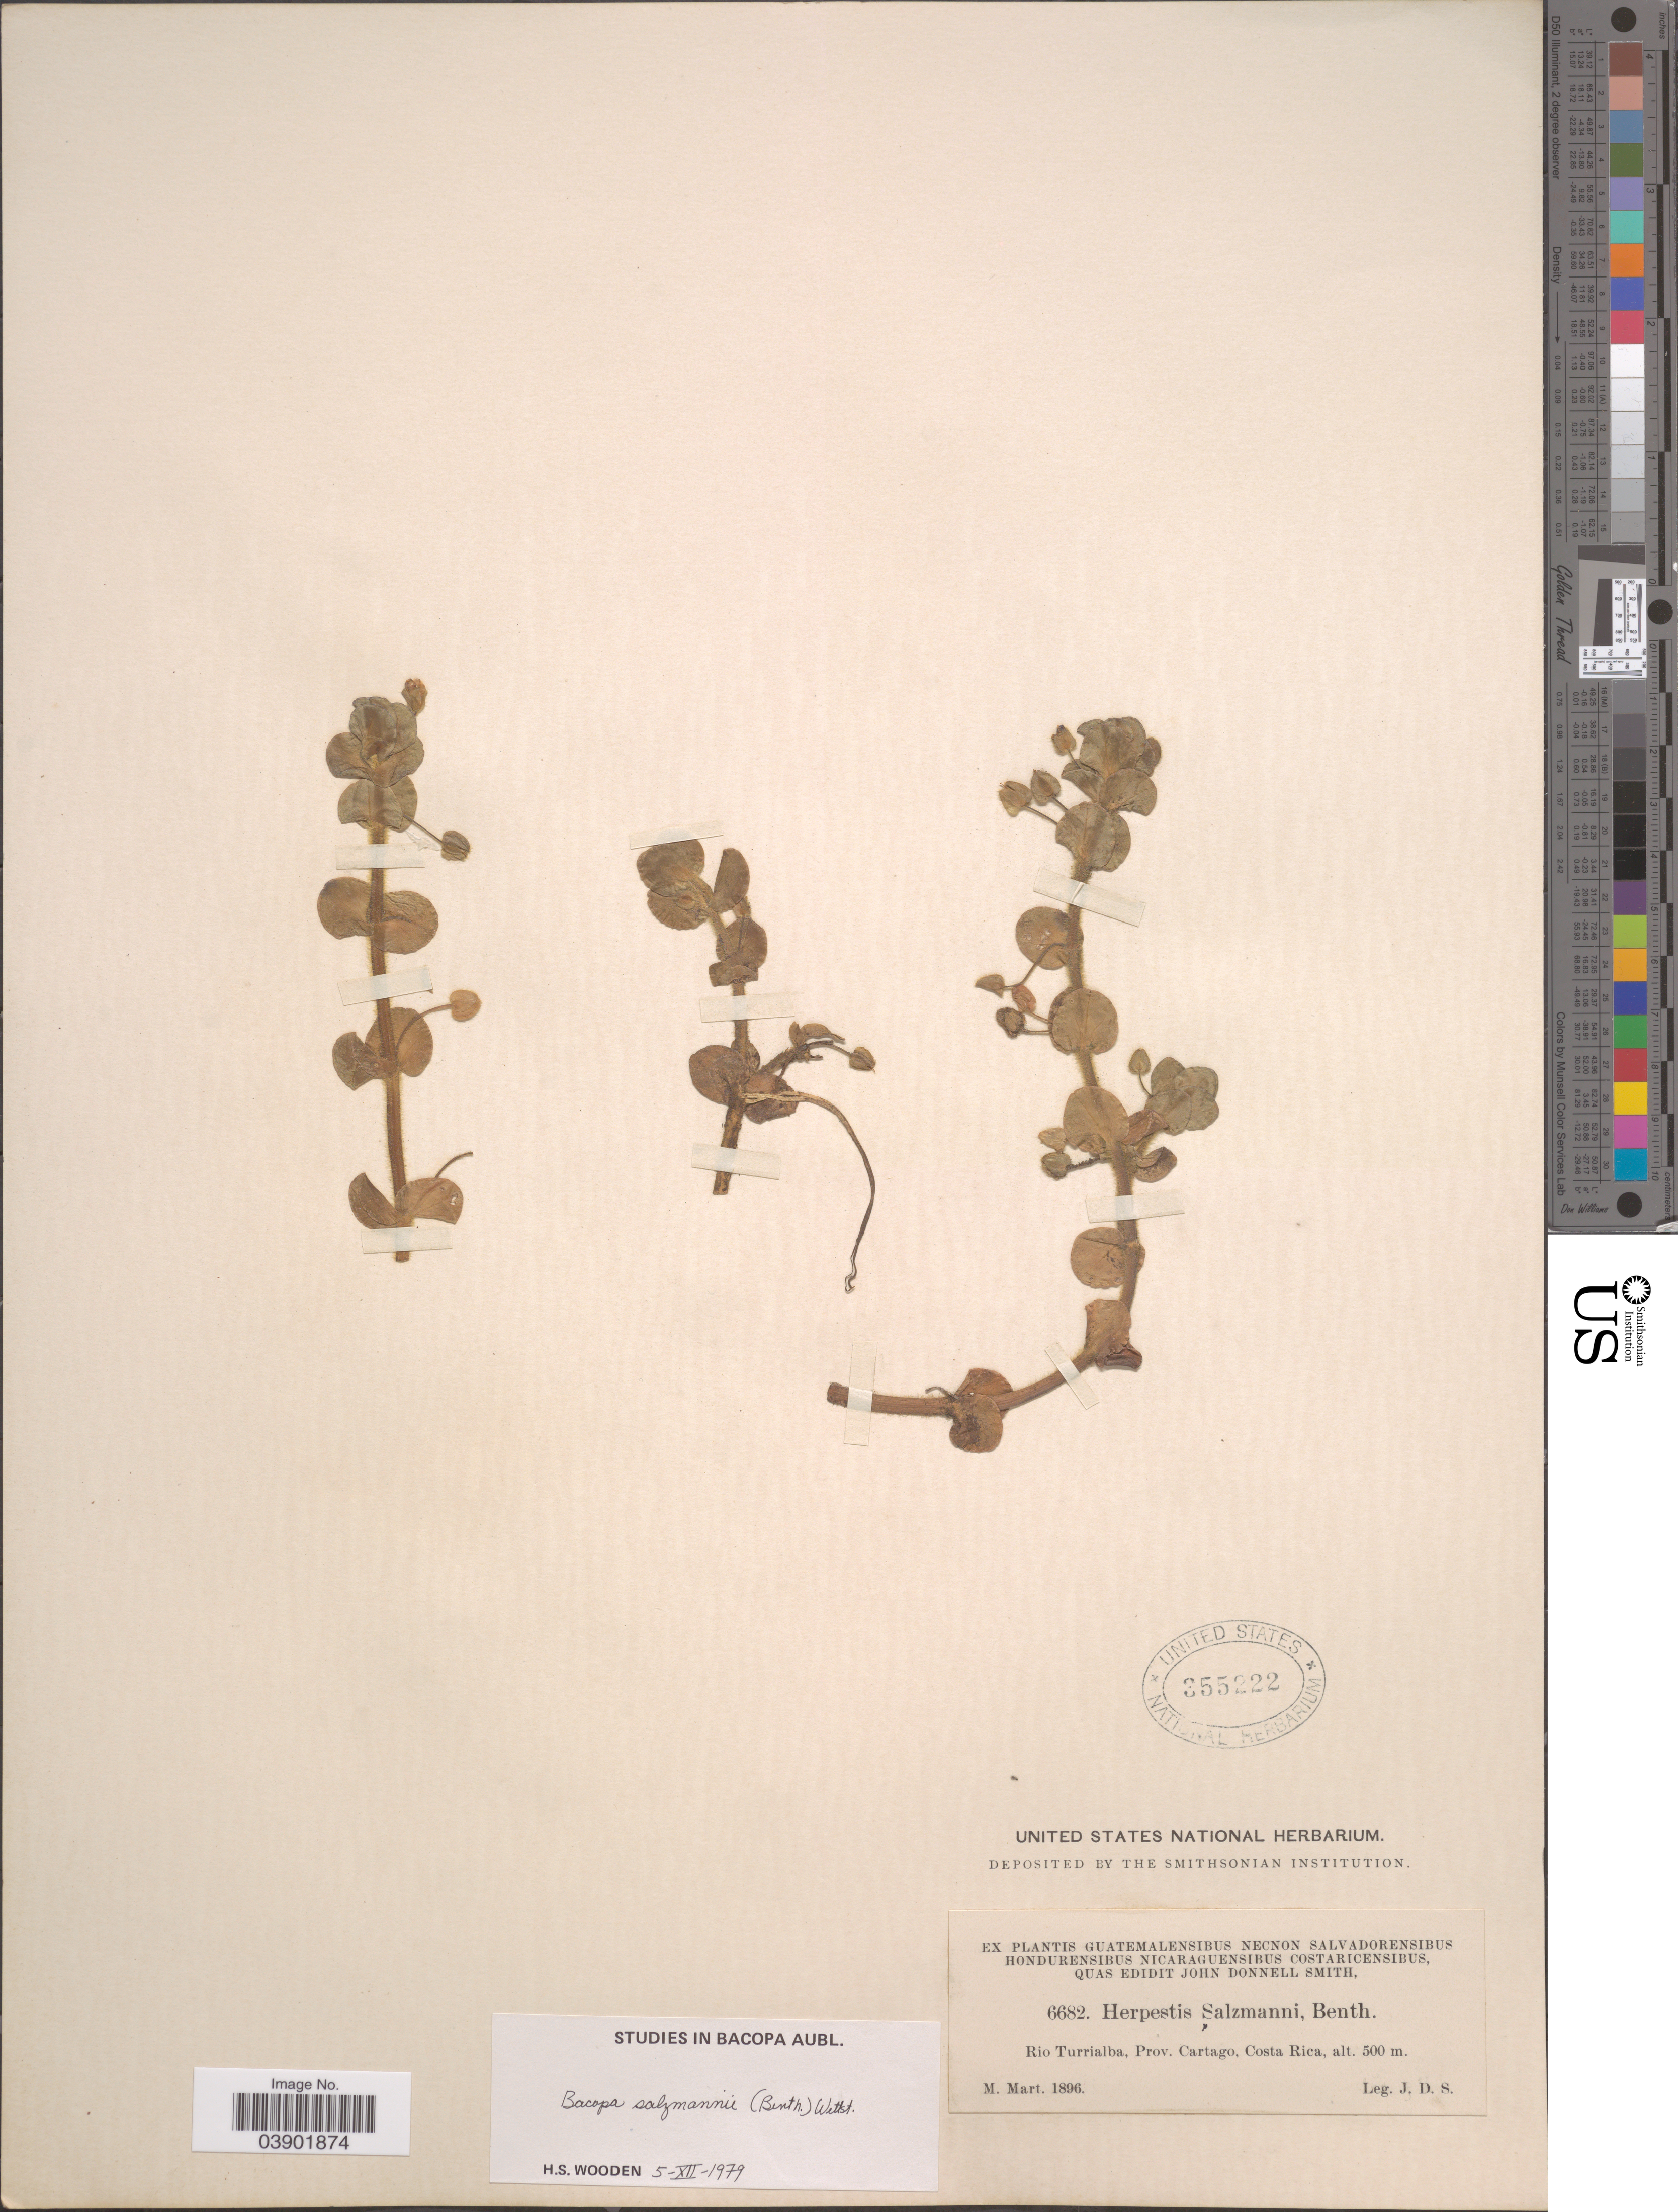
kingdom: Plantae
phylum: Tracheophyta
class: Magnoliopsida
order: Lamiales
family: Plantaginaceae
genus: Bacopa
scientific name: Bacopa salzmannii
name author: (Benth.) Wettst. ex Edwall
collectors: J. Donnell Smith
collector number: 6682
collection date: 1896-03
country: Costa Rica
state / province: Cartago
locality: Rio Turrialba.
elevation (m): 500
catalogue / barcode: US 355222